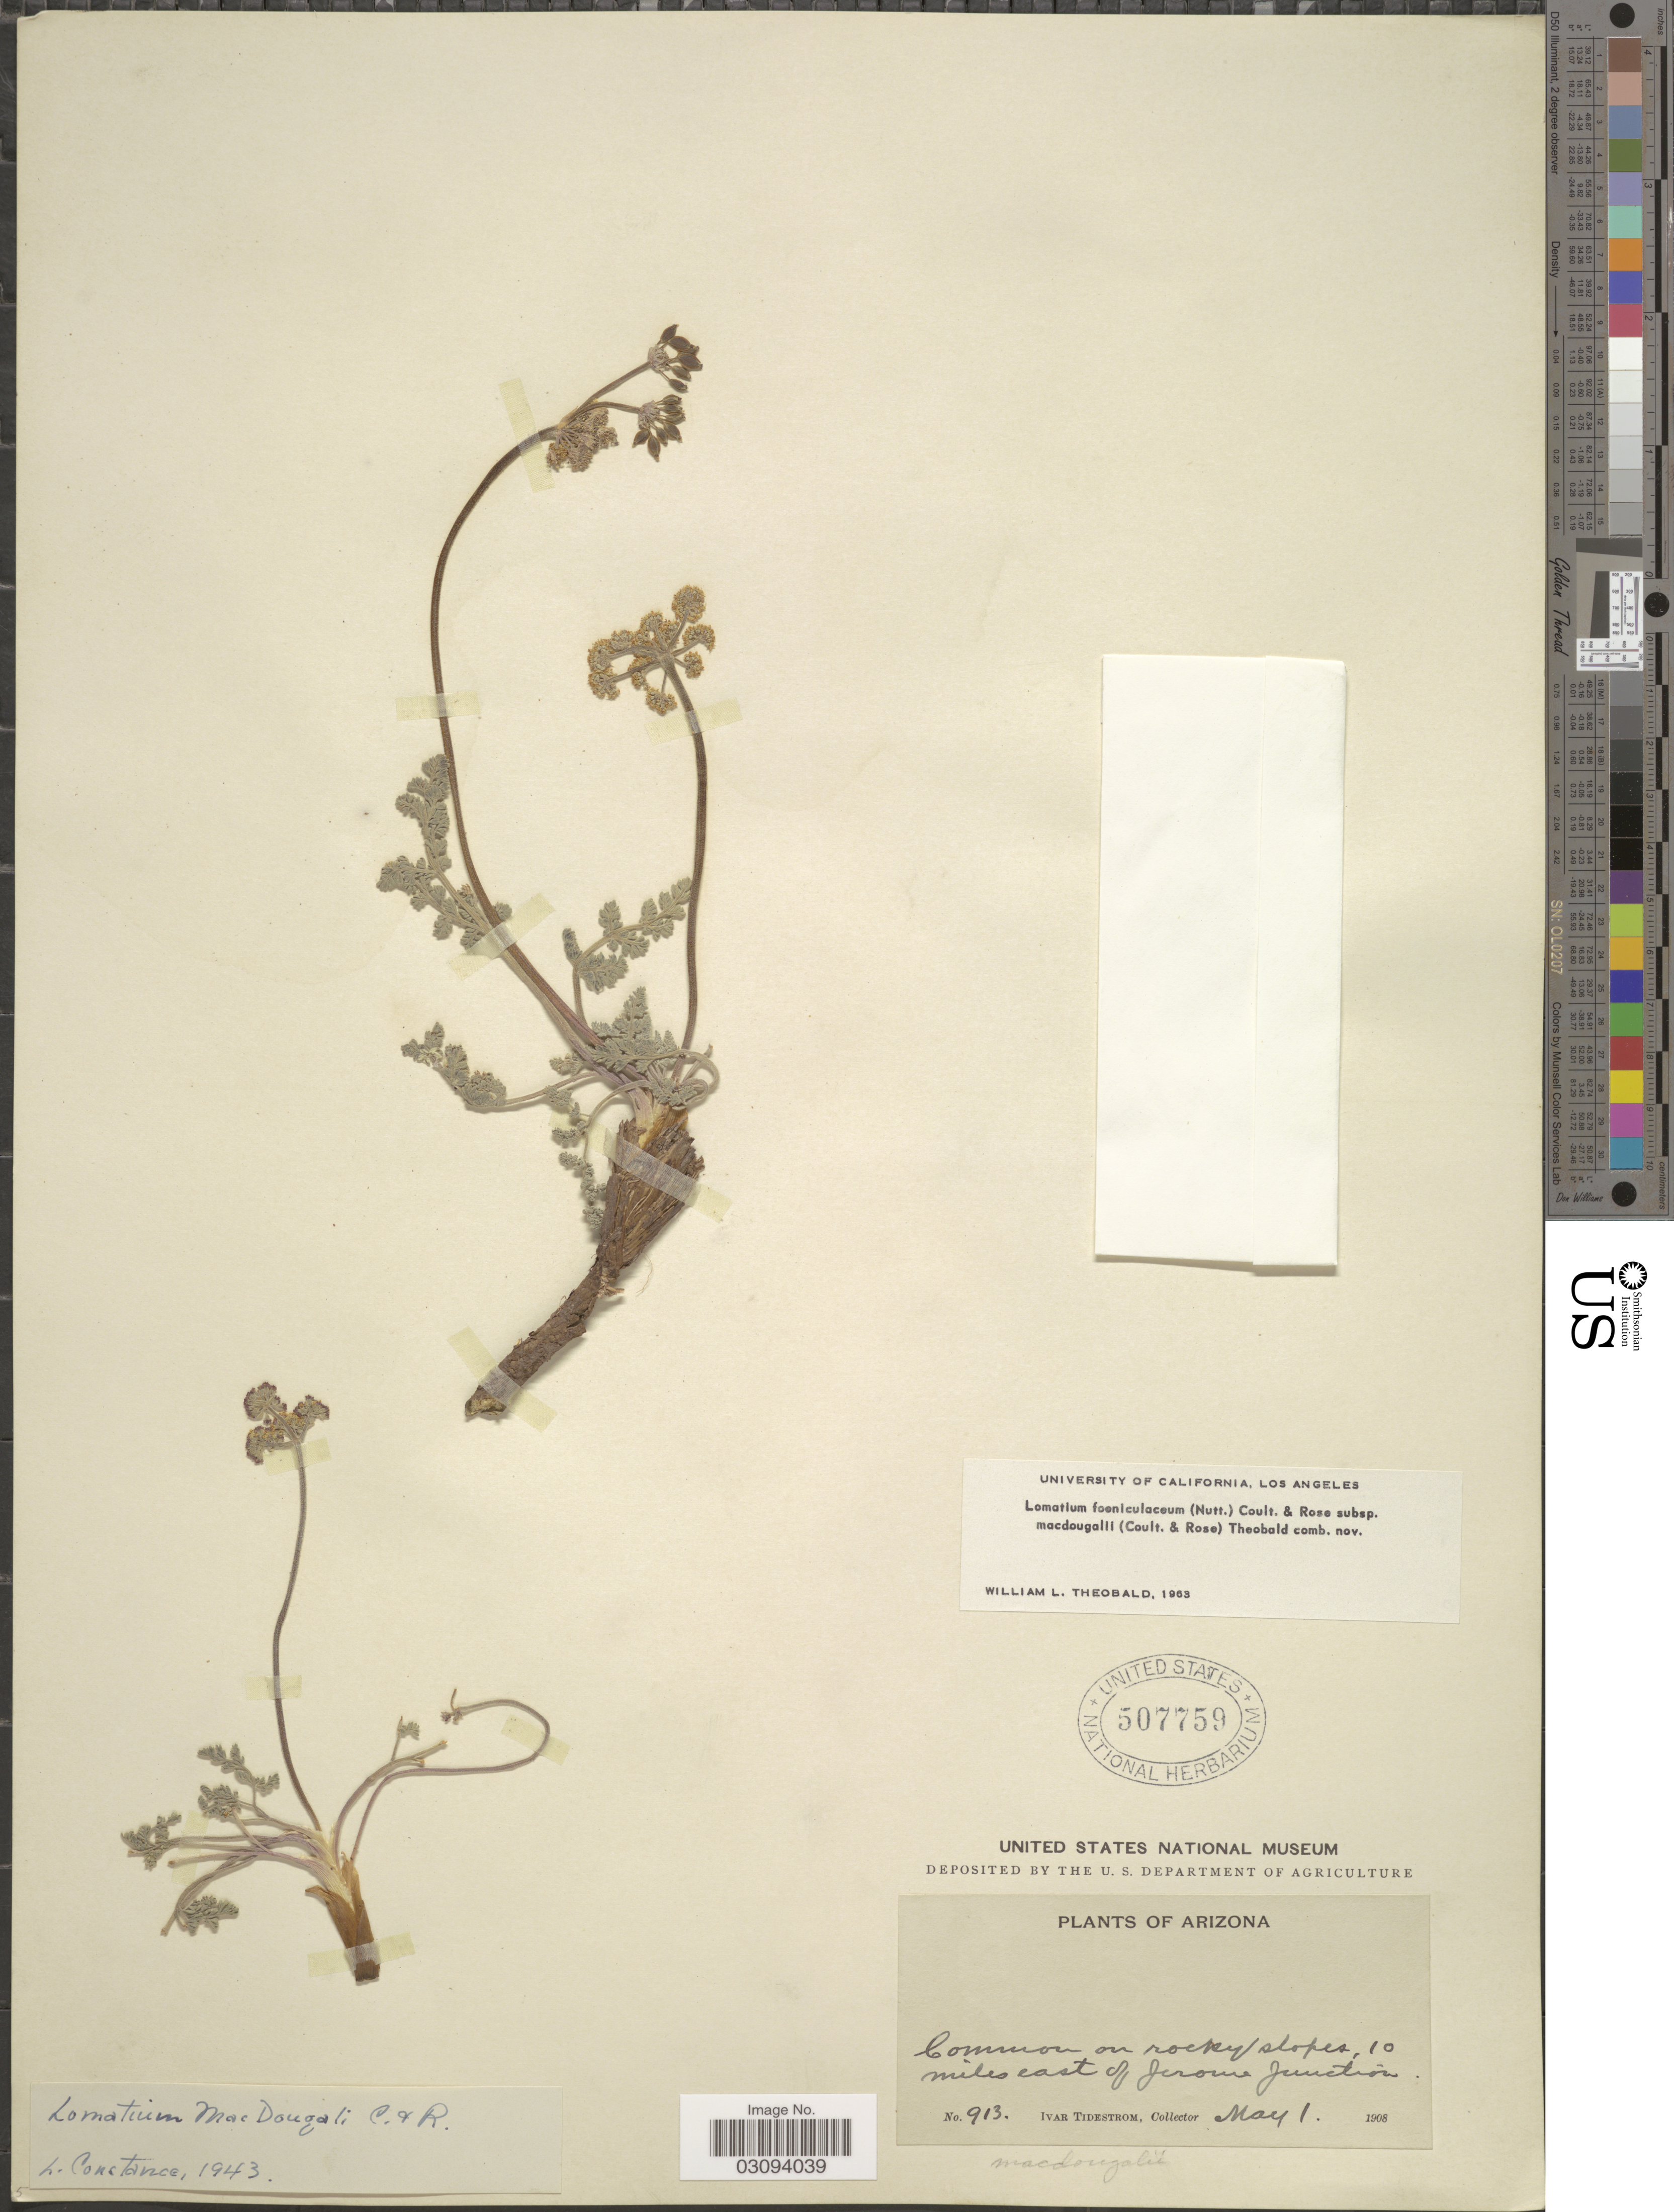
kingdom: Plantae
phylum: Tracheophyta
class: Magnoliopsida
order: Apiales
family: Apiaceae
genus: Lomatium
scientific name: Lomatium foeniculaceum subsp. macdougalii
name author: (J.M. Coult. & Rose) W.L. Theob.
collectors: I. F. Tidestrom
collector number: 913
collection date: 1908-05-01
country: United States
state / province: Arizona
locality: Common on rocky slopes, 10 miles east of Jerome Junction.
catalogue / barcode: US 507759